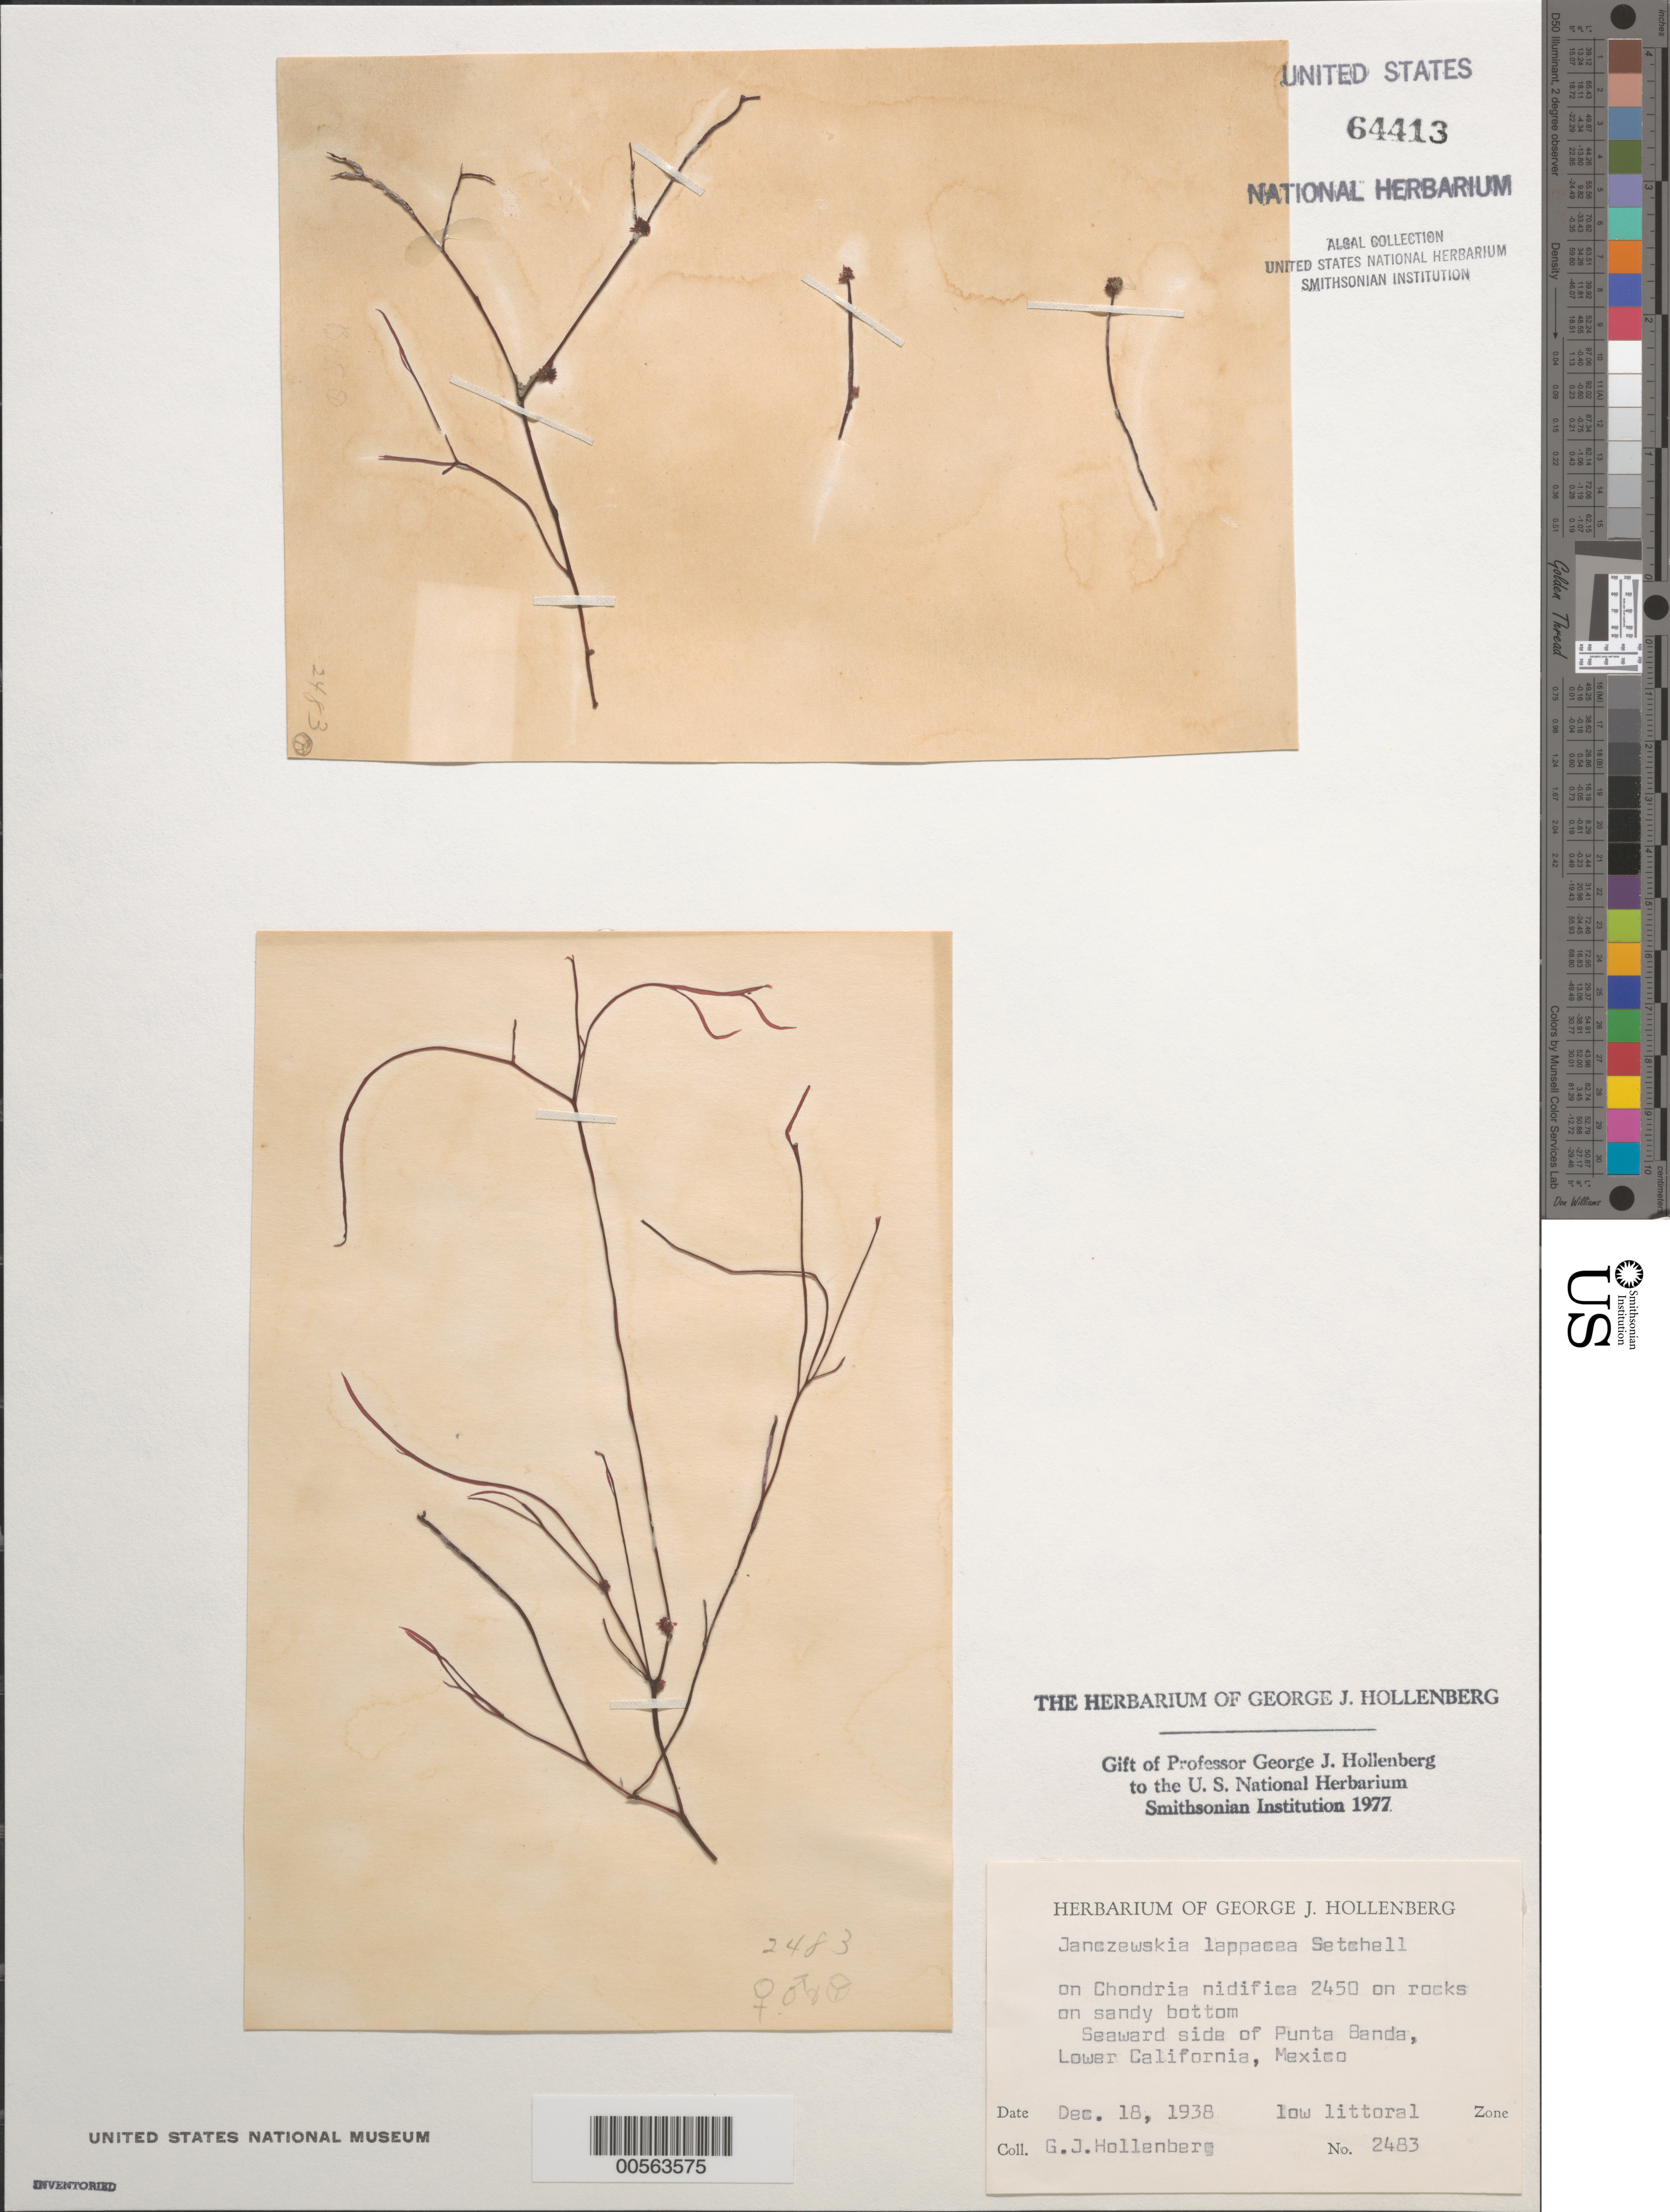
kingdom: Plantae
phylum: Rhodophyta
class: Florideophyceae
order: Ceramiales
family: Rhodomelaceae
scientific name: Heterojanczewskia lappacea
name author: (Setchell) K.W. Nam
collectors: G. Hollenberg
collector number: GJH 2483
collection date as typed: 18 Dec 1938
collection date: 1938-12-18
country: Mexico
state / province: Baja California Norte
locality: Seaward side of Punta Banda opposite Ensenada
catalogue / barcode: US 64413